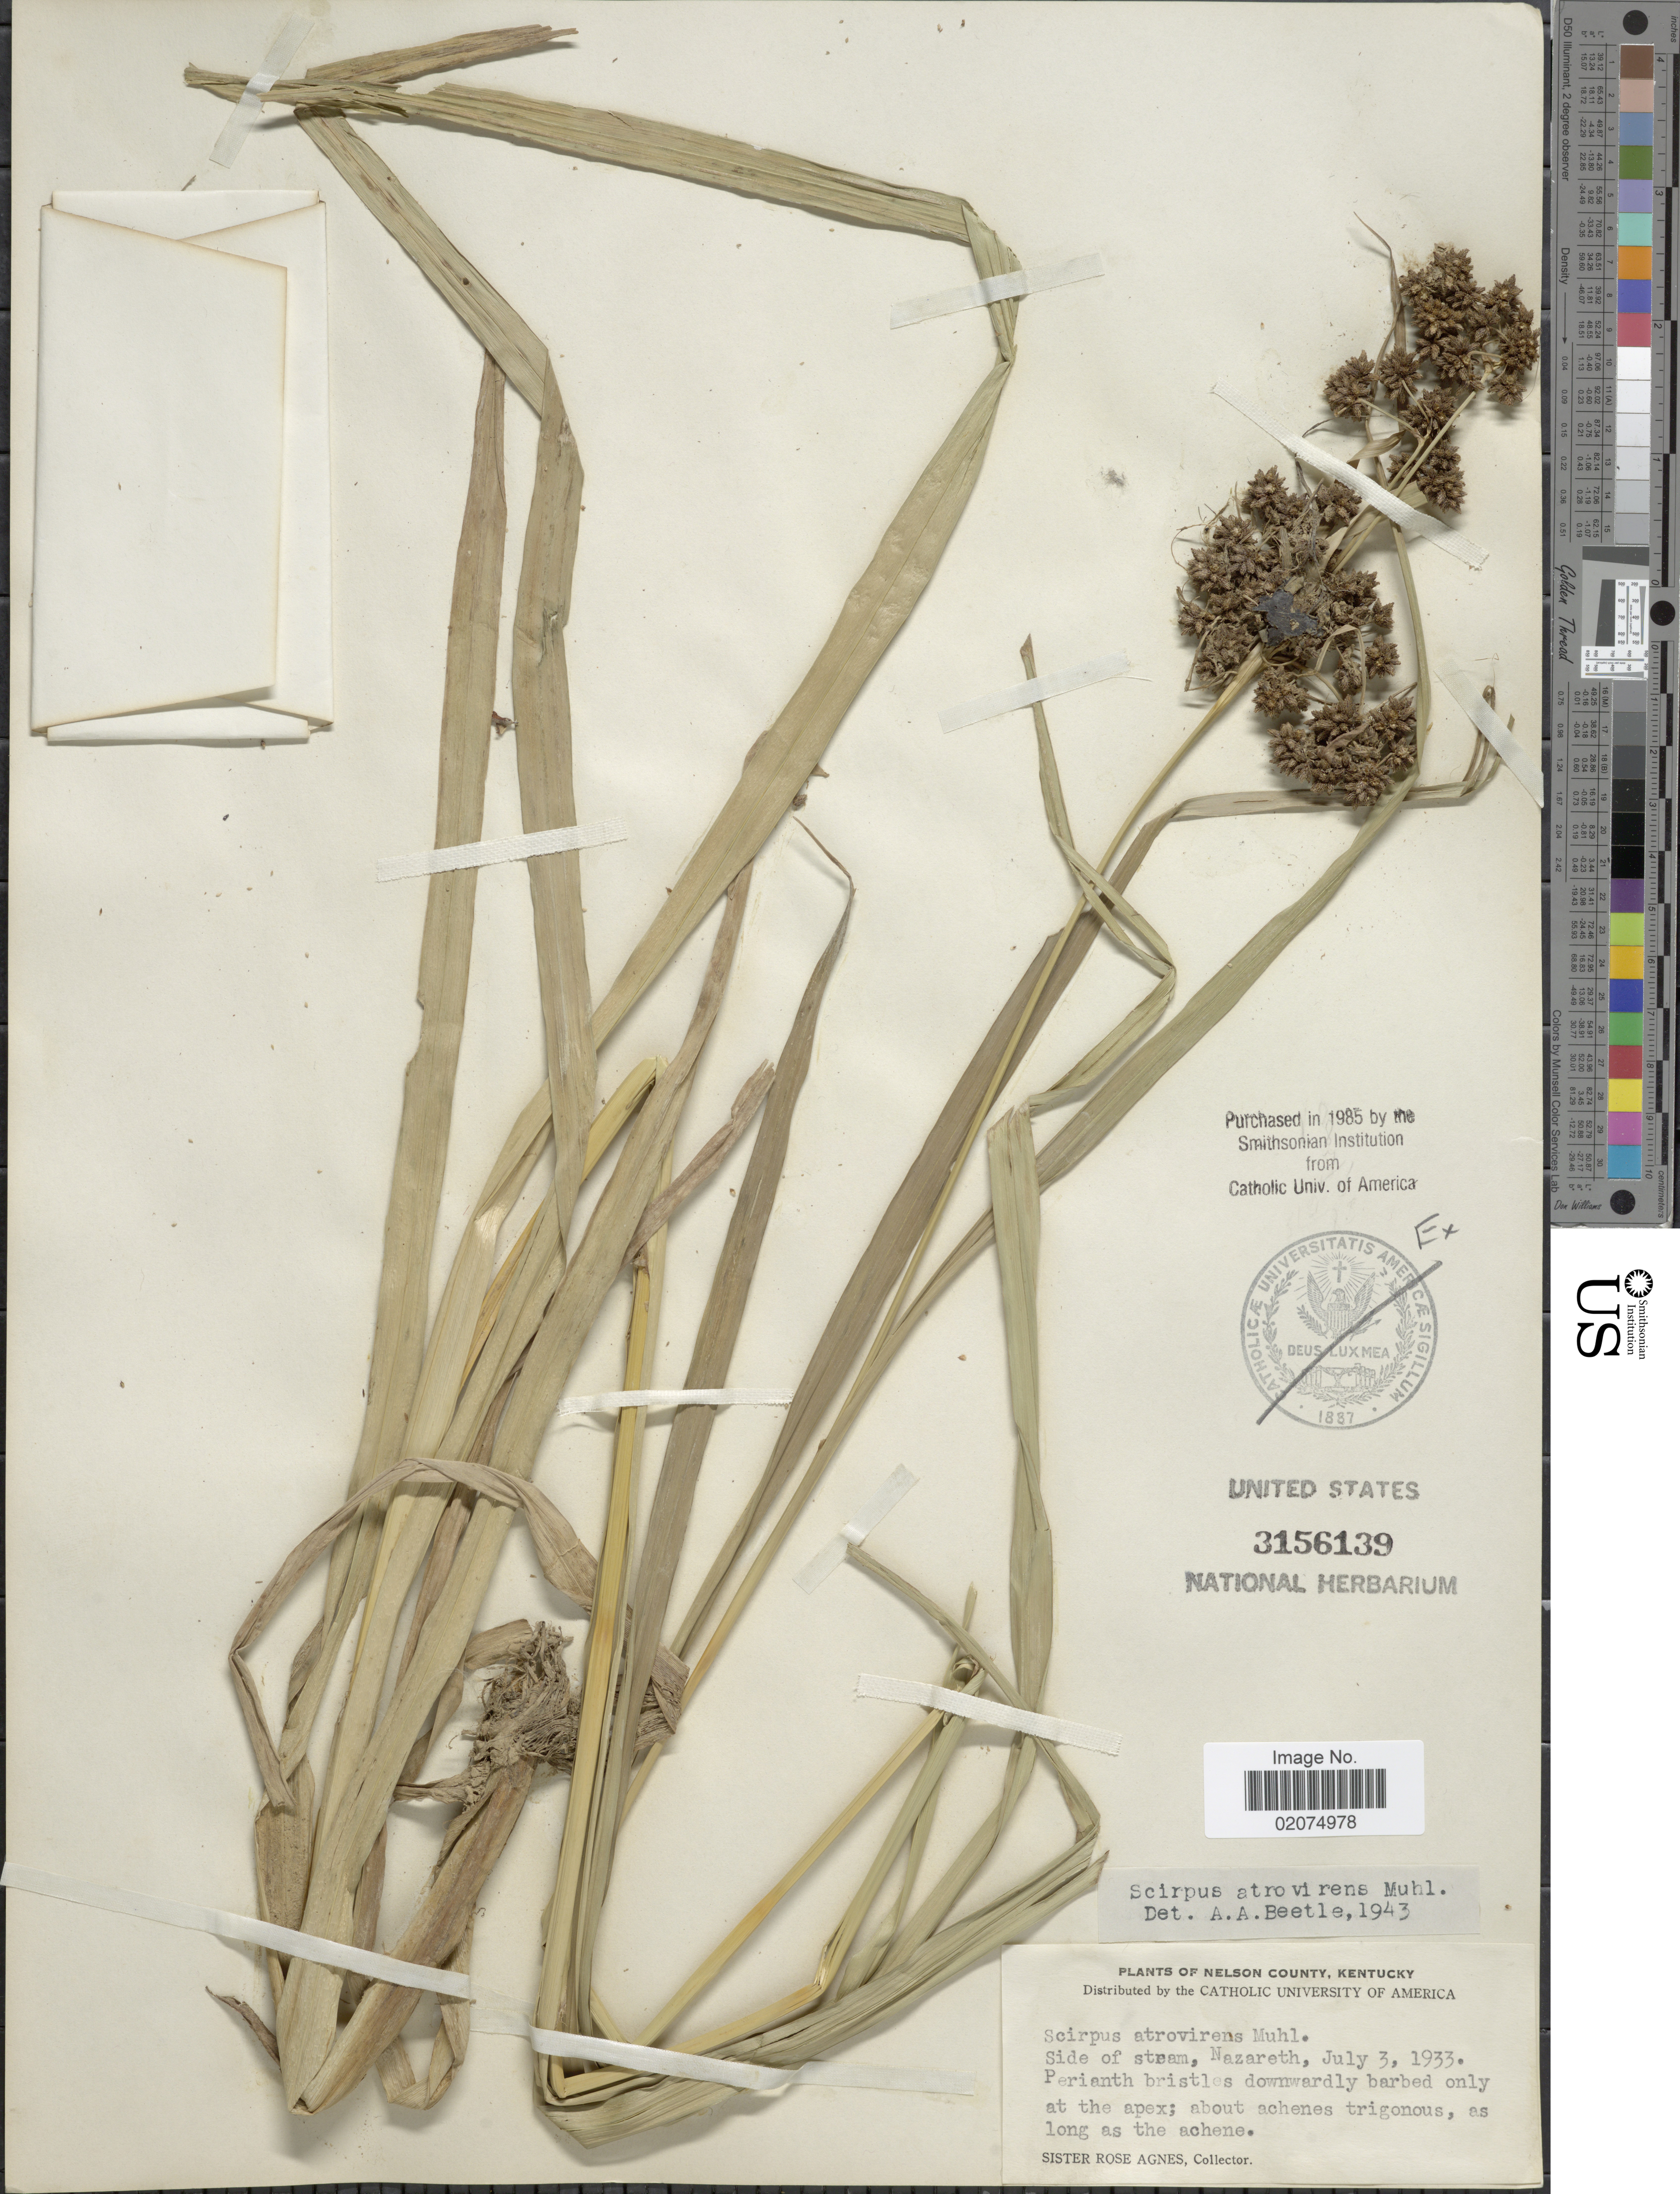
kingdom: Plantae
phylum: Tracheophyta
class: Liliopsida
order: Poales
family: Cyperaceae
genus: Scirpus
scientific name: Scirpus atrovirens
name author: Willd.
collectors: Sister Rose Agnes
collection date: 1933-07-03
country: United States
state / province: Kentucky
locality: Nelson County, Nazareth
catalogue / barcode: US 3156139